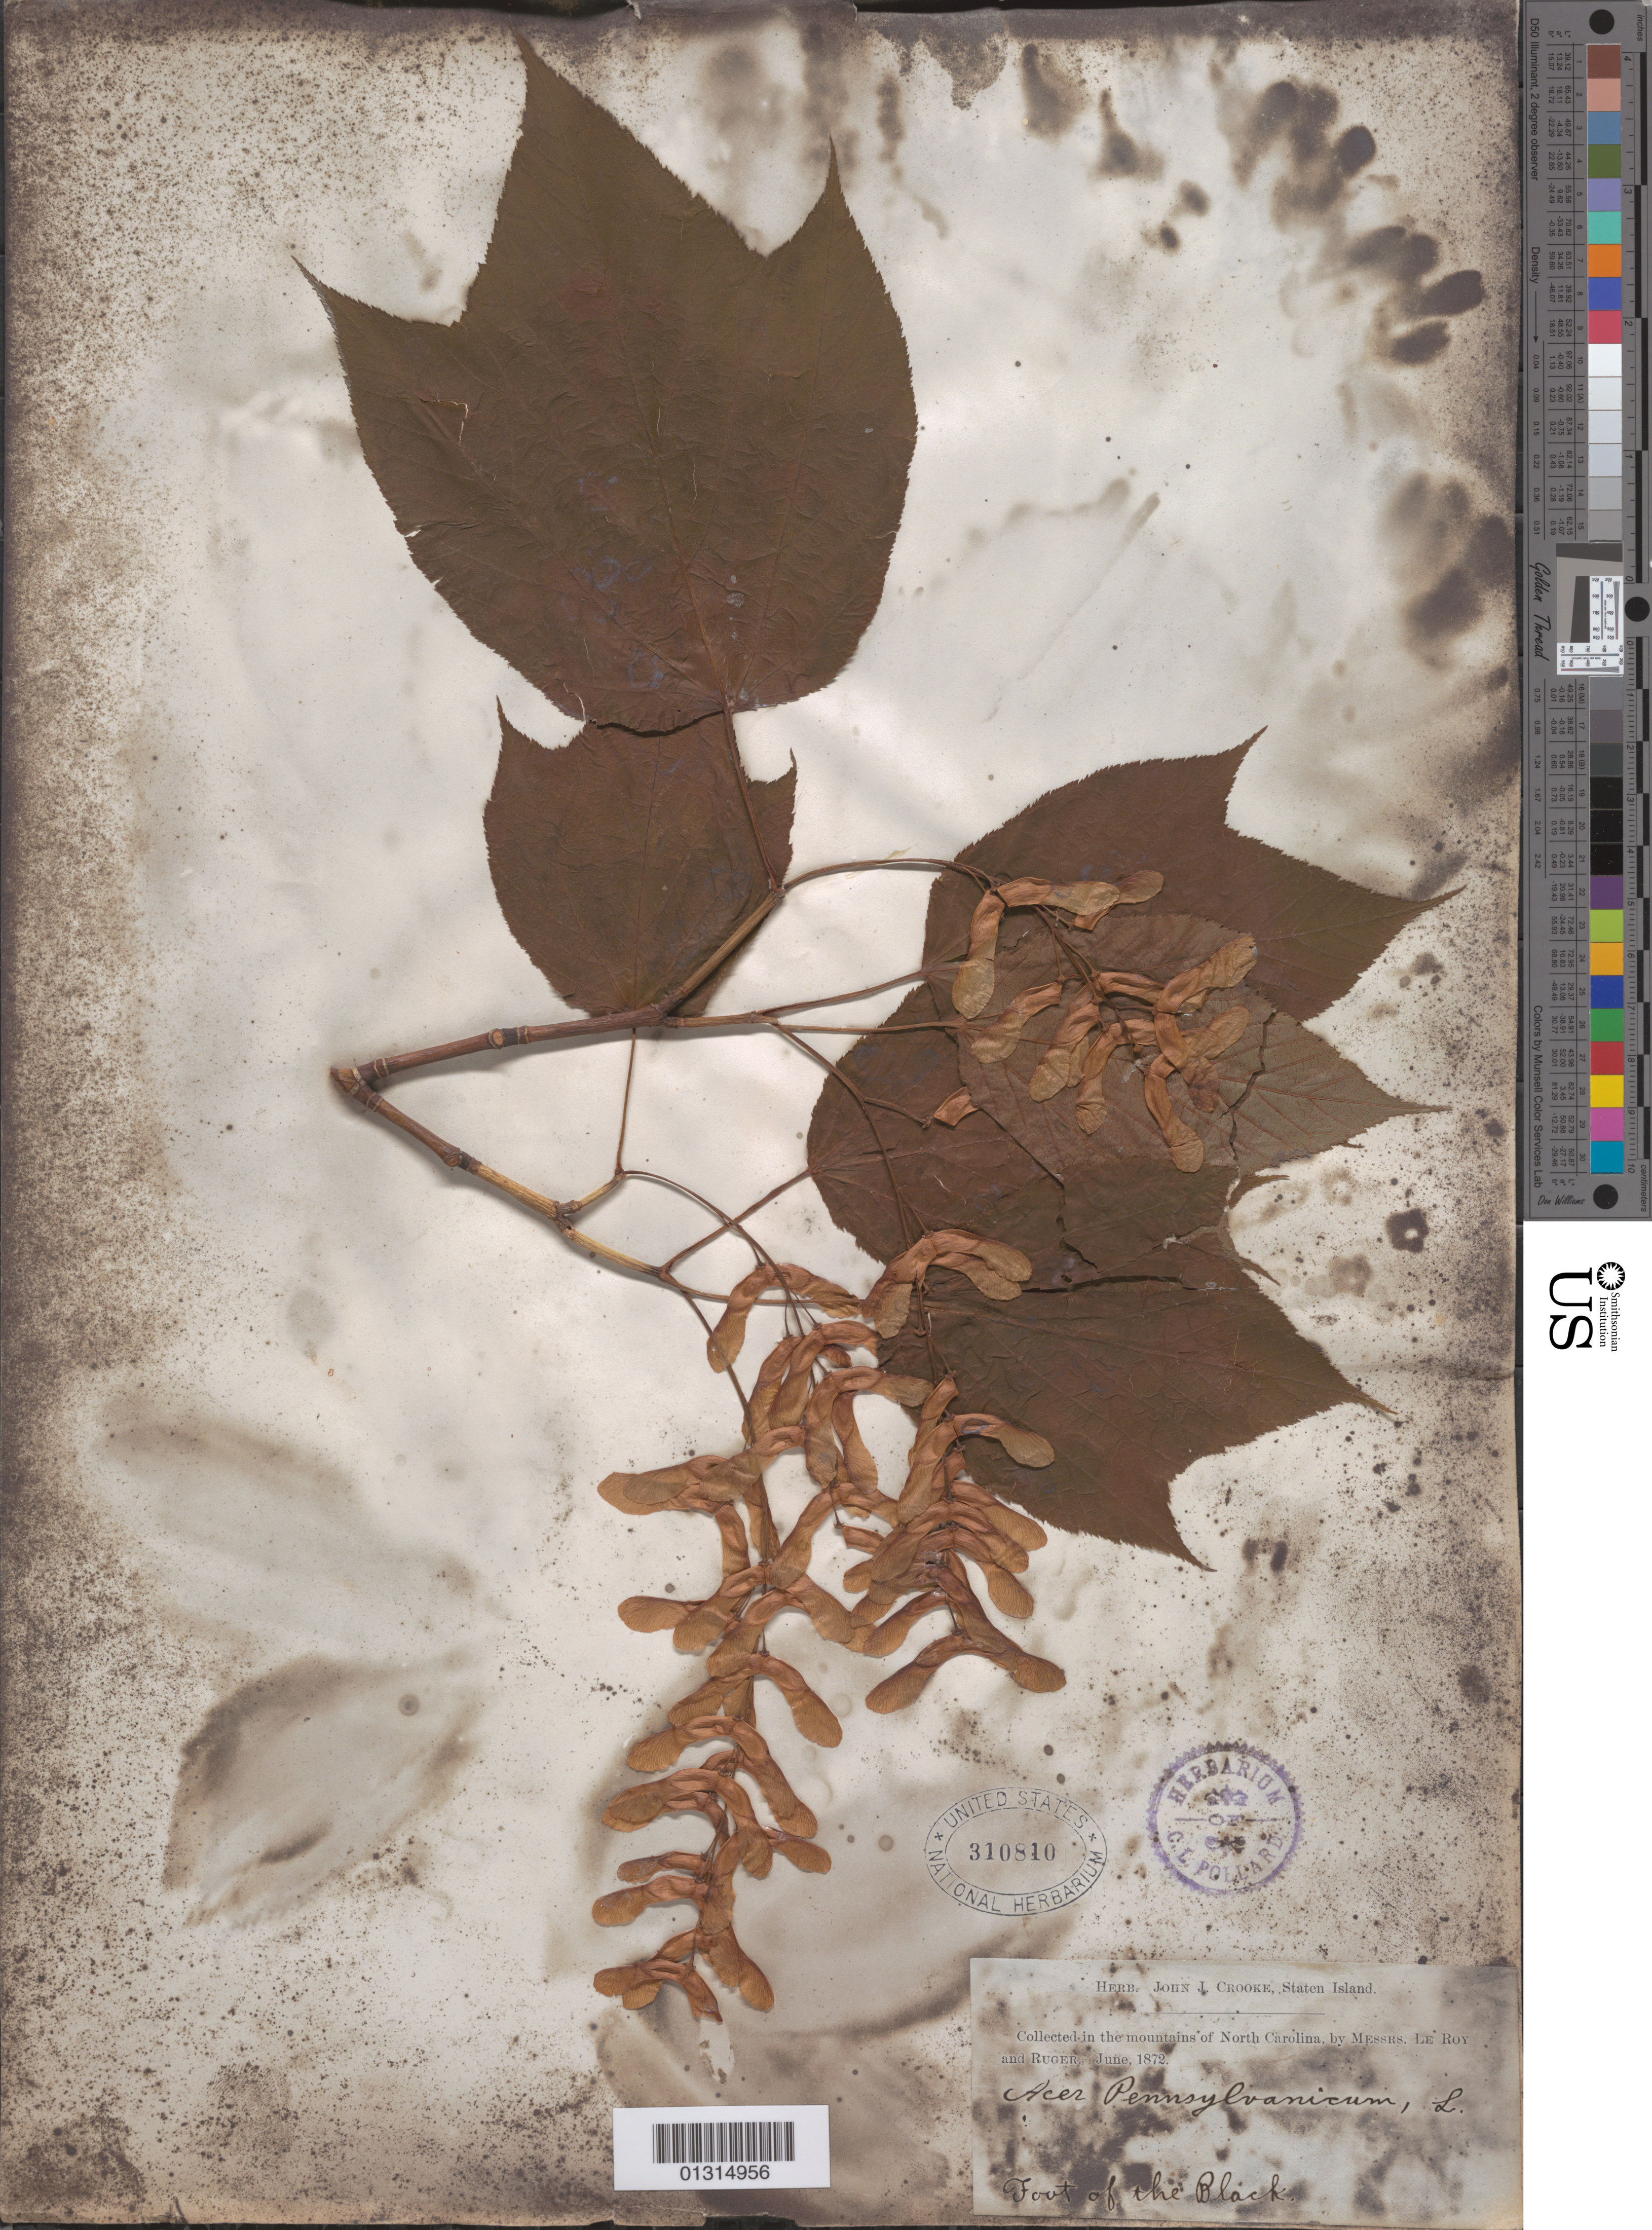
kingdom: Plantae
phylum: Tracheophyta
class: Magnoliopsida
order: Sapindales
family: Sapindaceae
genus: Acer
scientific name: Acer pensylvanicum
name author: L.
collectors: P. Leroy & M. Ruger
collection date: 1872-06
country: United States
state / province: North Carolina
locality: Foot of the Black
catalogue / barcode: US 310810